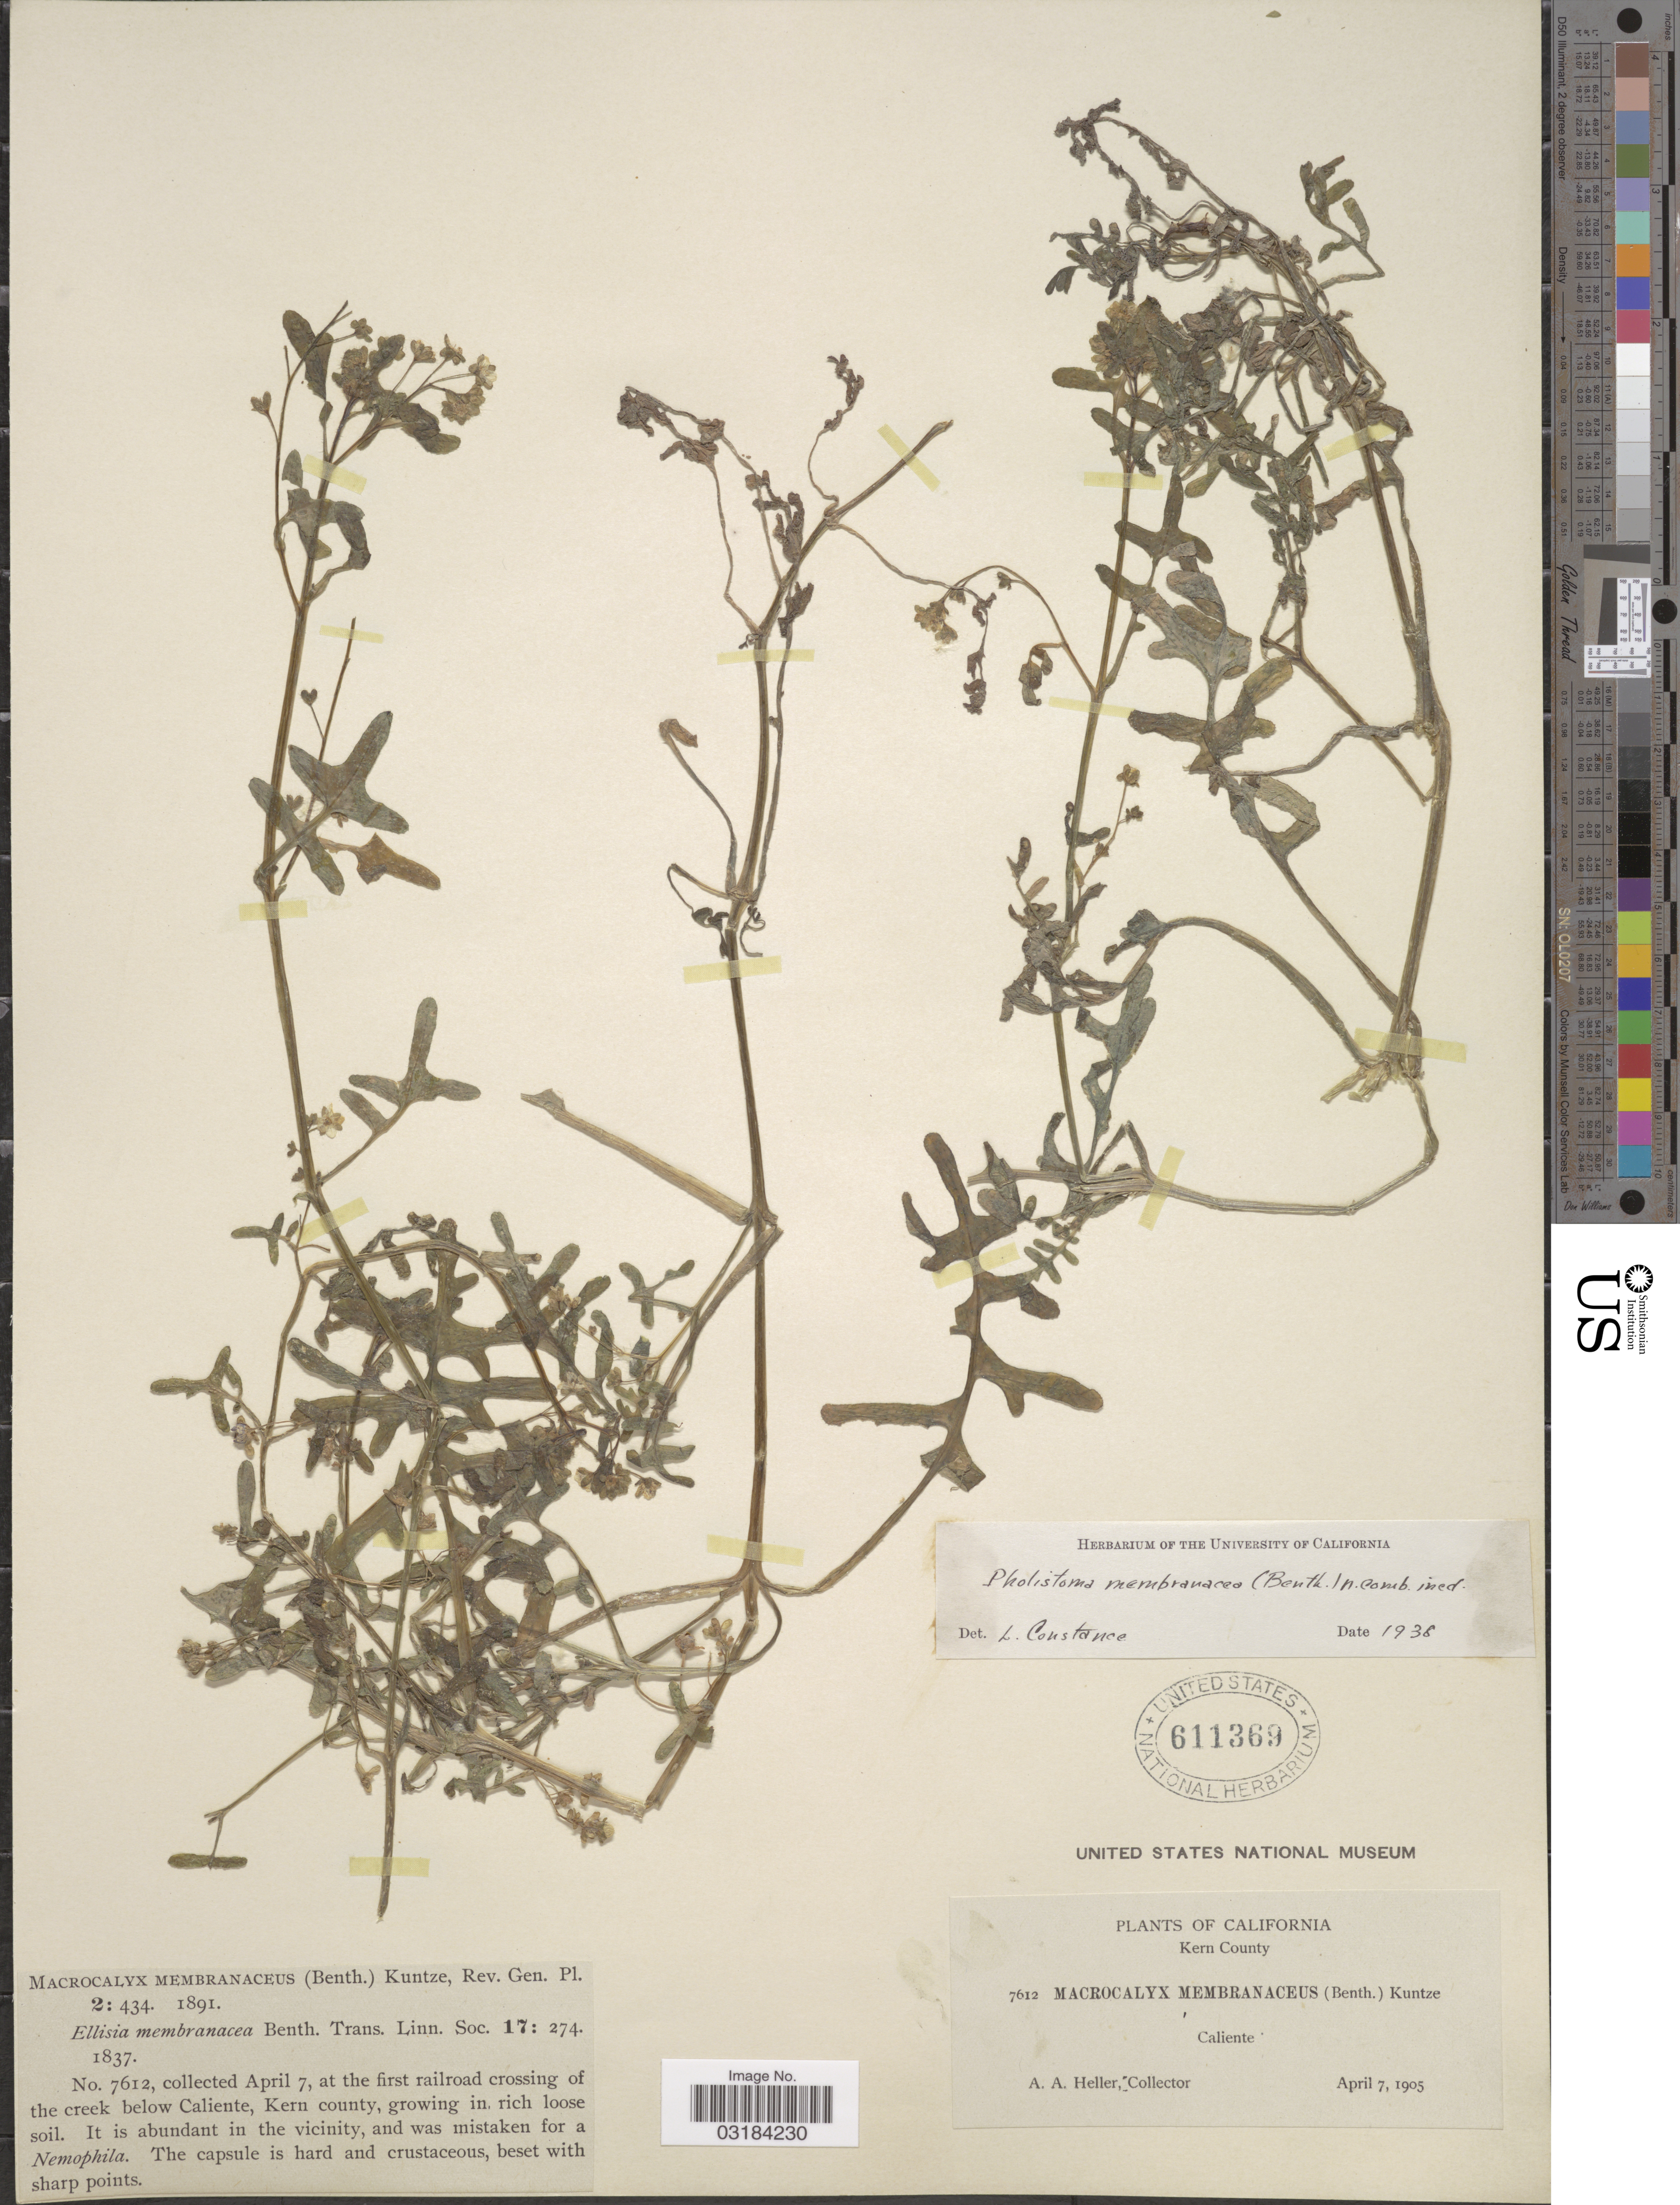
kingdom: Plantae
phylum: Tracheophyta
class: Magnoliopsida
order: Boraginales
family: Hydrophyllaceae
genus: Pholistoma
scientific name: Pholistoma membranaceum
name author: (Benth.) Constance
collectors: A. A. Heller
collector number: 7612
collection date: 1905-04-07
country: United States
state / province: California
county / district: Kern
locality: At the first railroad crossing of the creek below Caliente, Kern County.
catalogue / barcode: US 611369